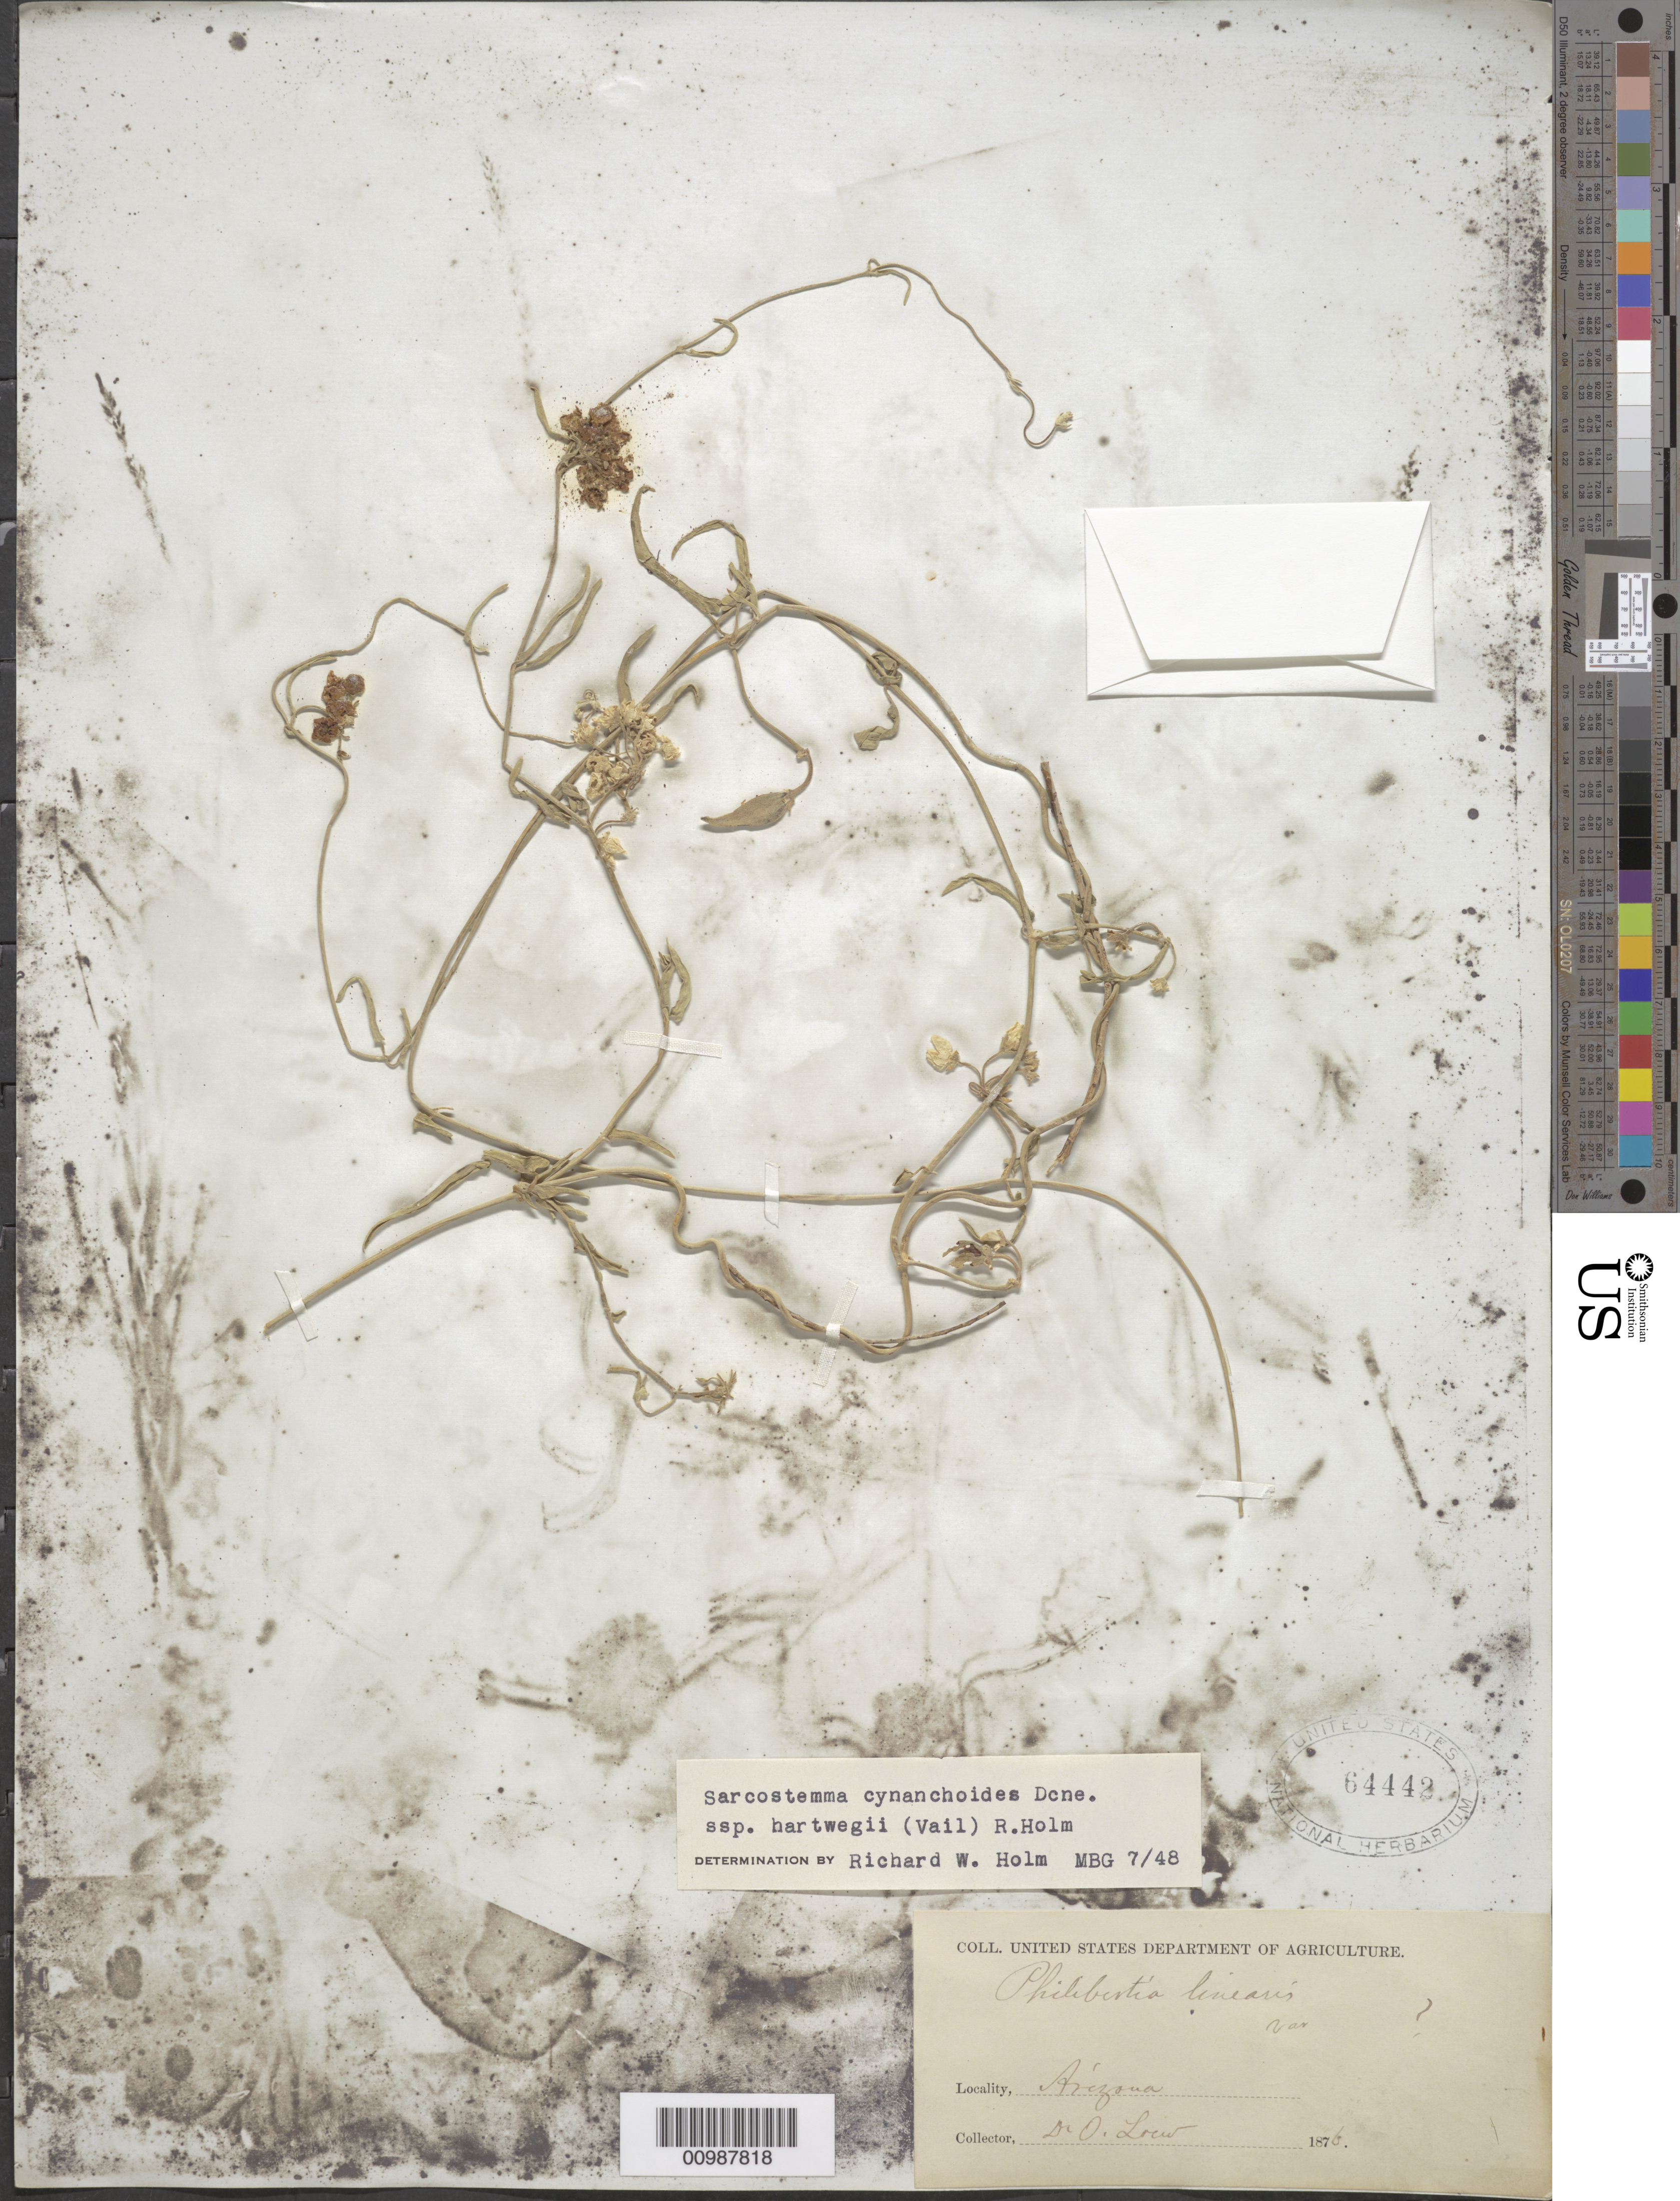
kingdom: Plantae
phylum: Tracheophyta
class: Magnoliopsida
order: Gentianales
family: Apocynaceae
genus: Sarcostemma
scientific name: Sarcostemma cynanchoides subsp. hartwegii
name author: (Vail) R.W. Holm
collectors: D. Loew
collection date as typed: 1876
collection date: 1876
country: United States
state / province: Arizona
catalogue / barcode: US 64442